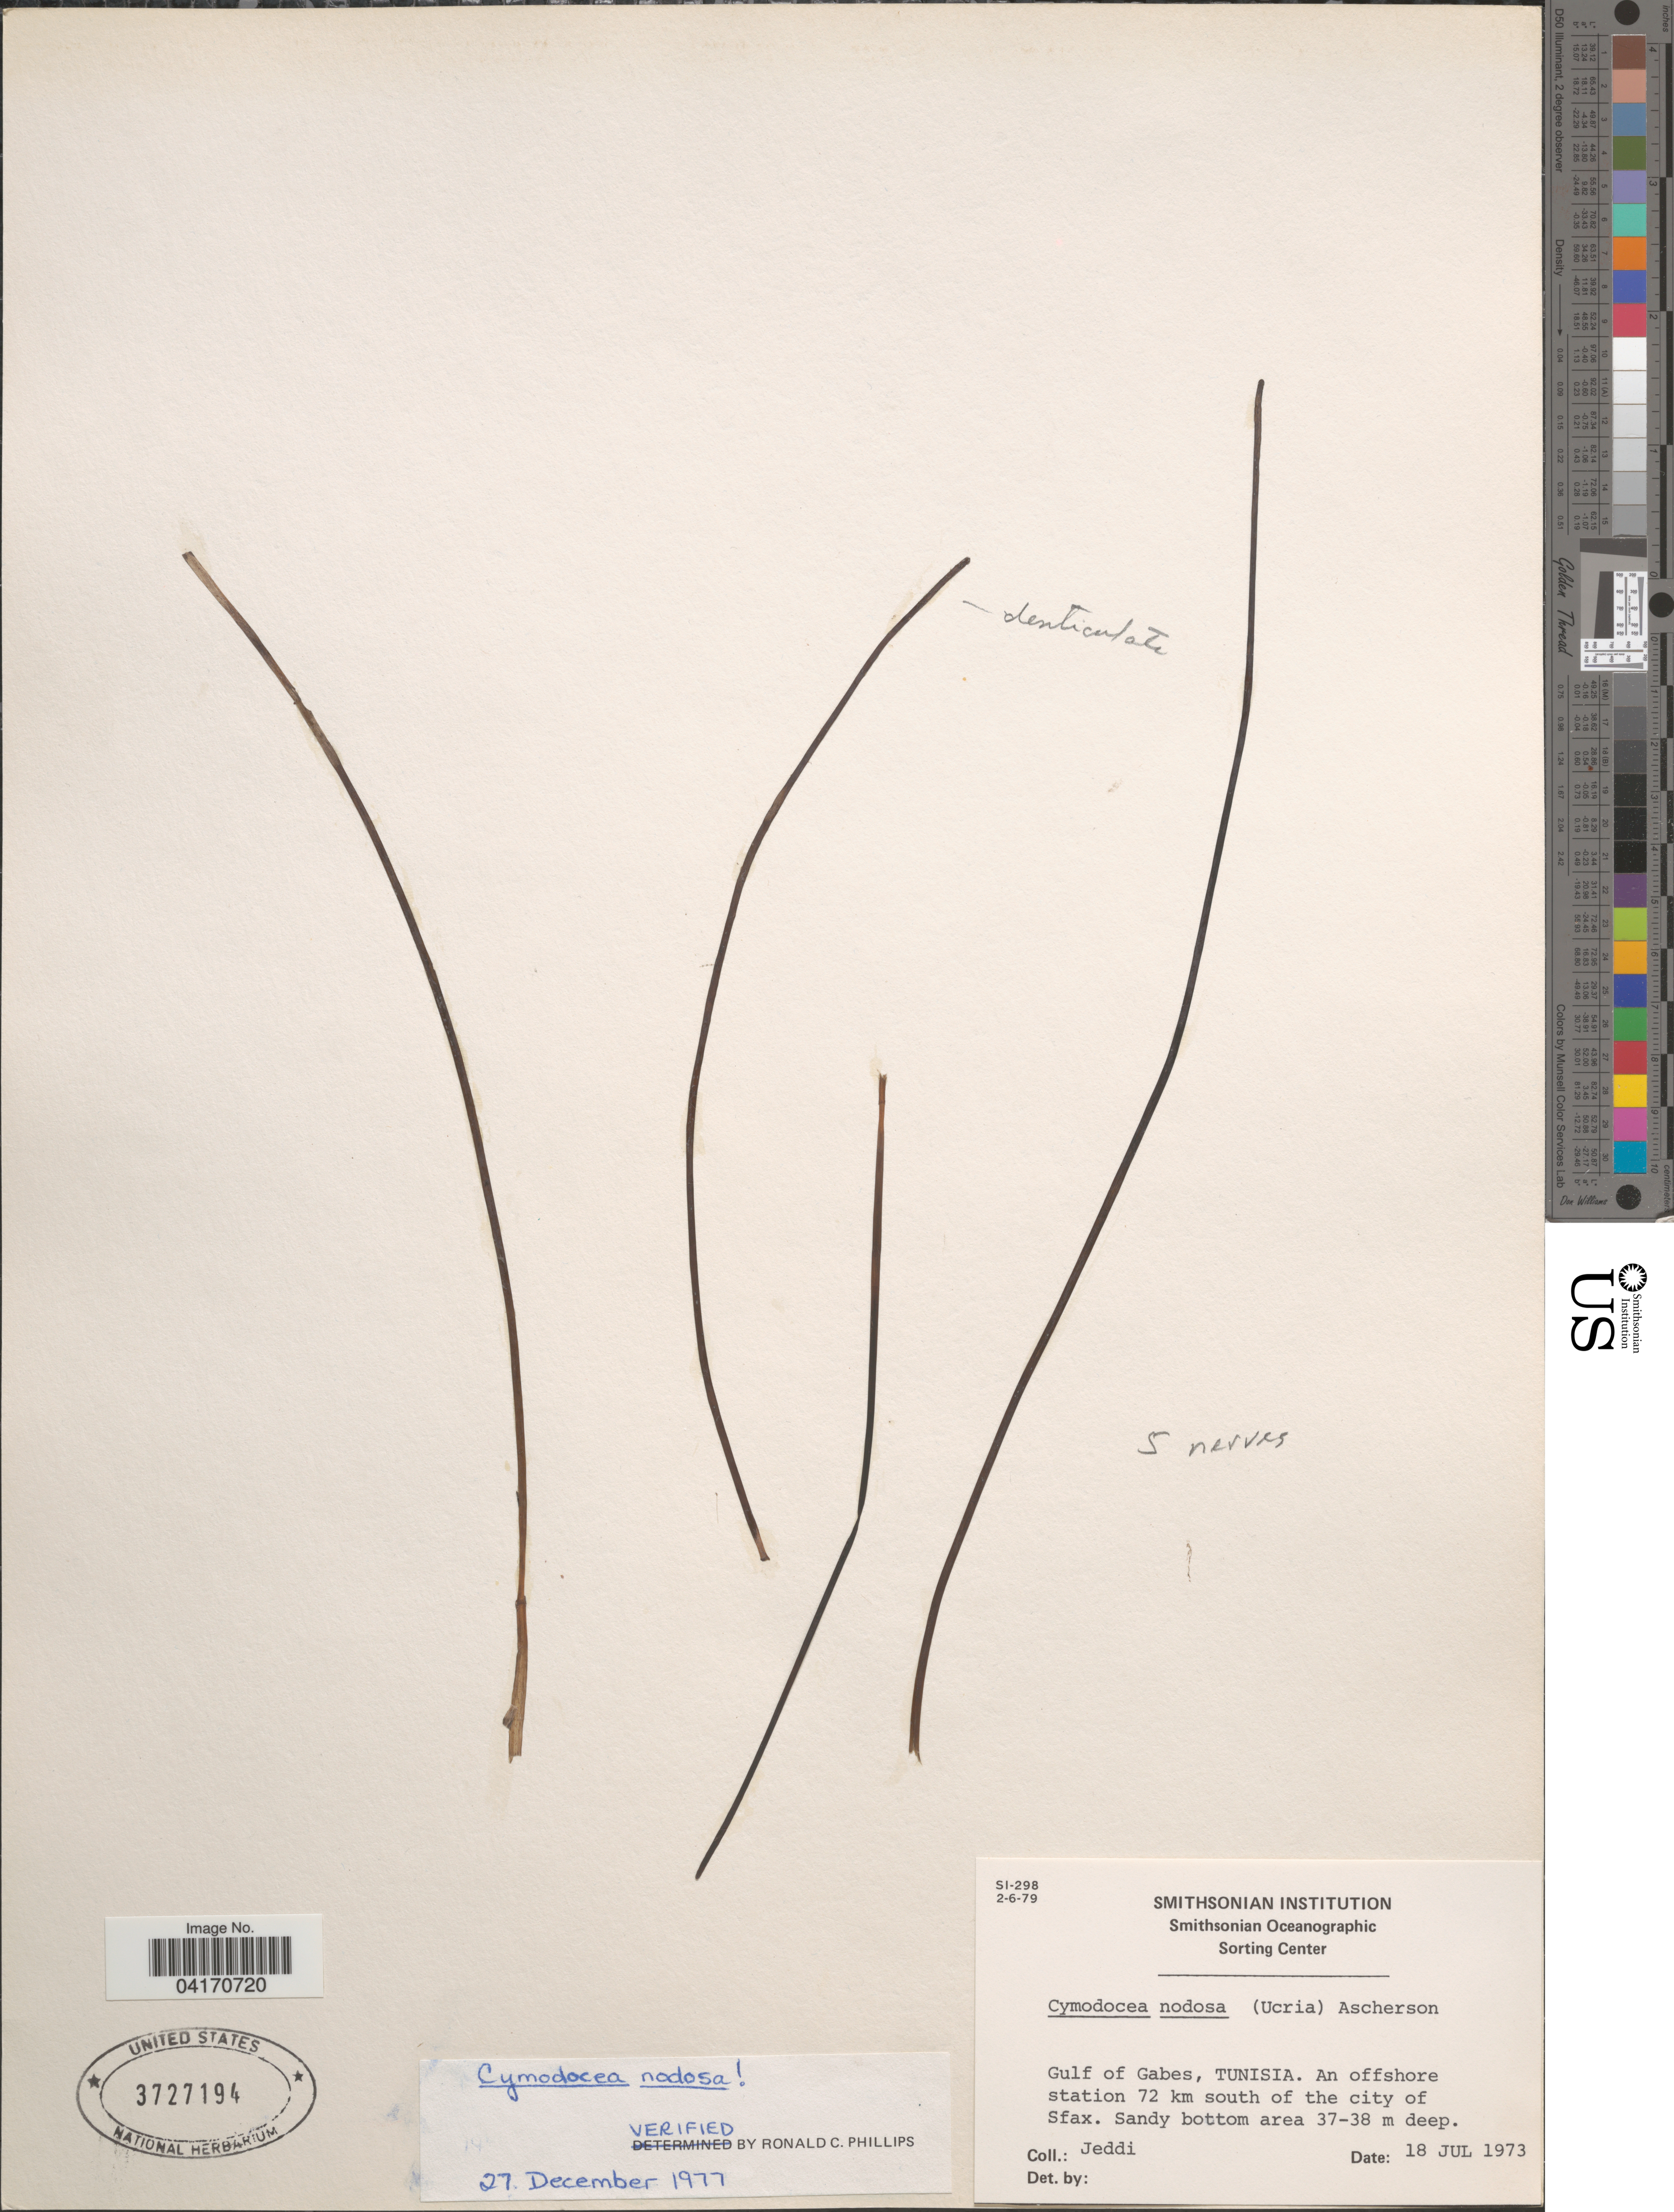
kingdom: Plantae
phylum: Tracheophyta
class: Liliopsida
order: Alismatales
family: Cymodoceaceae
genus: Cymodocea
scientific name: Cymodocea nodosa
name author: Asch.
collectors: -. Jeddi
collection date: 1973-07-18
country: Tunisia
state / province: Gabès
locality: Gulf of Gabes. An offshore station 72 km south of the city of Sfax.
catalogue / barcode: US 3727194